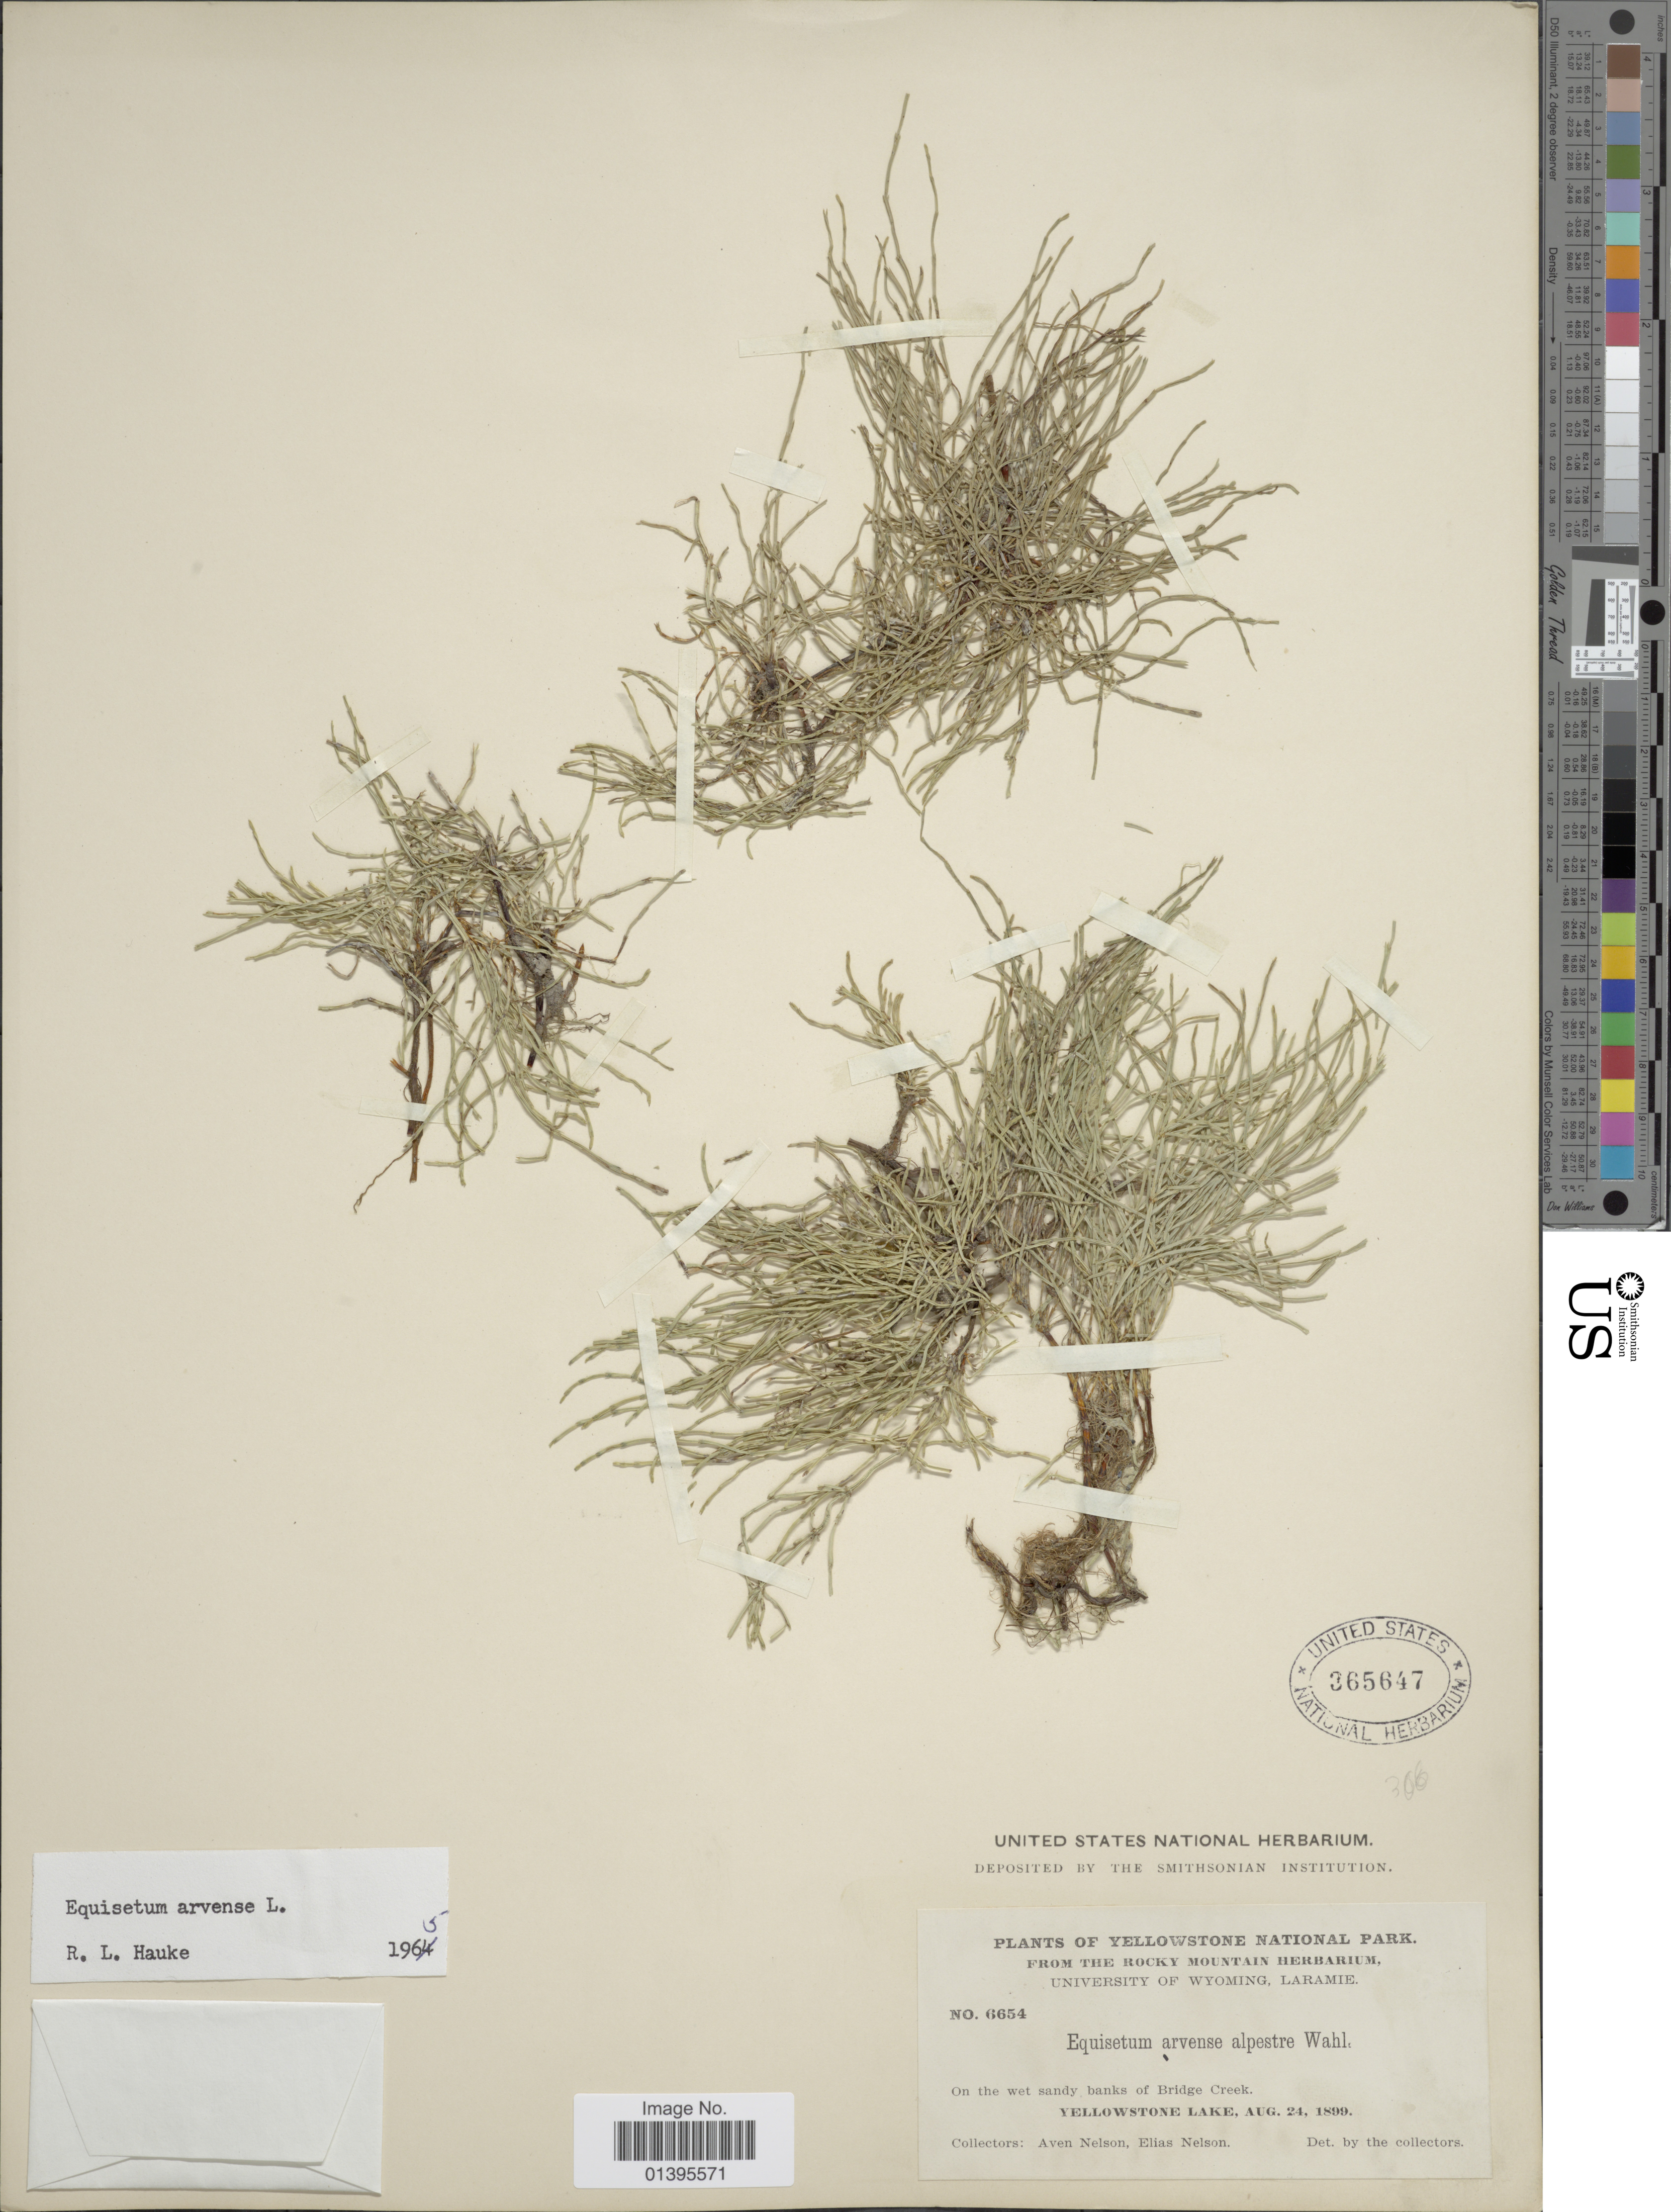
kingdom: Plantae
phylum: Tracheophyta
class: Polypodiopsida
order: Equisetales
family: Equisetaceae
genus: Equisetum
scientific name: Equisetum arvense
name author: L.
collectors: A. Nelson & E. Nelson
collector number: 6654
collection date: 1899-08-24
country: United States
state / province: Wyoming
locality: Yellowstone National Park, on the wet sandy banks of Bridge Creek, Yellowstone lake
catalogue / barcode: US 365647